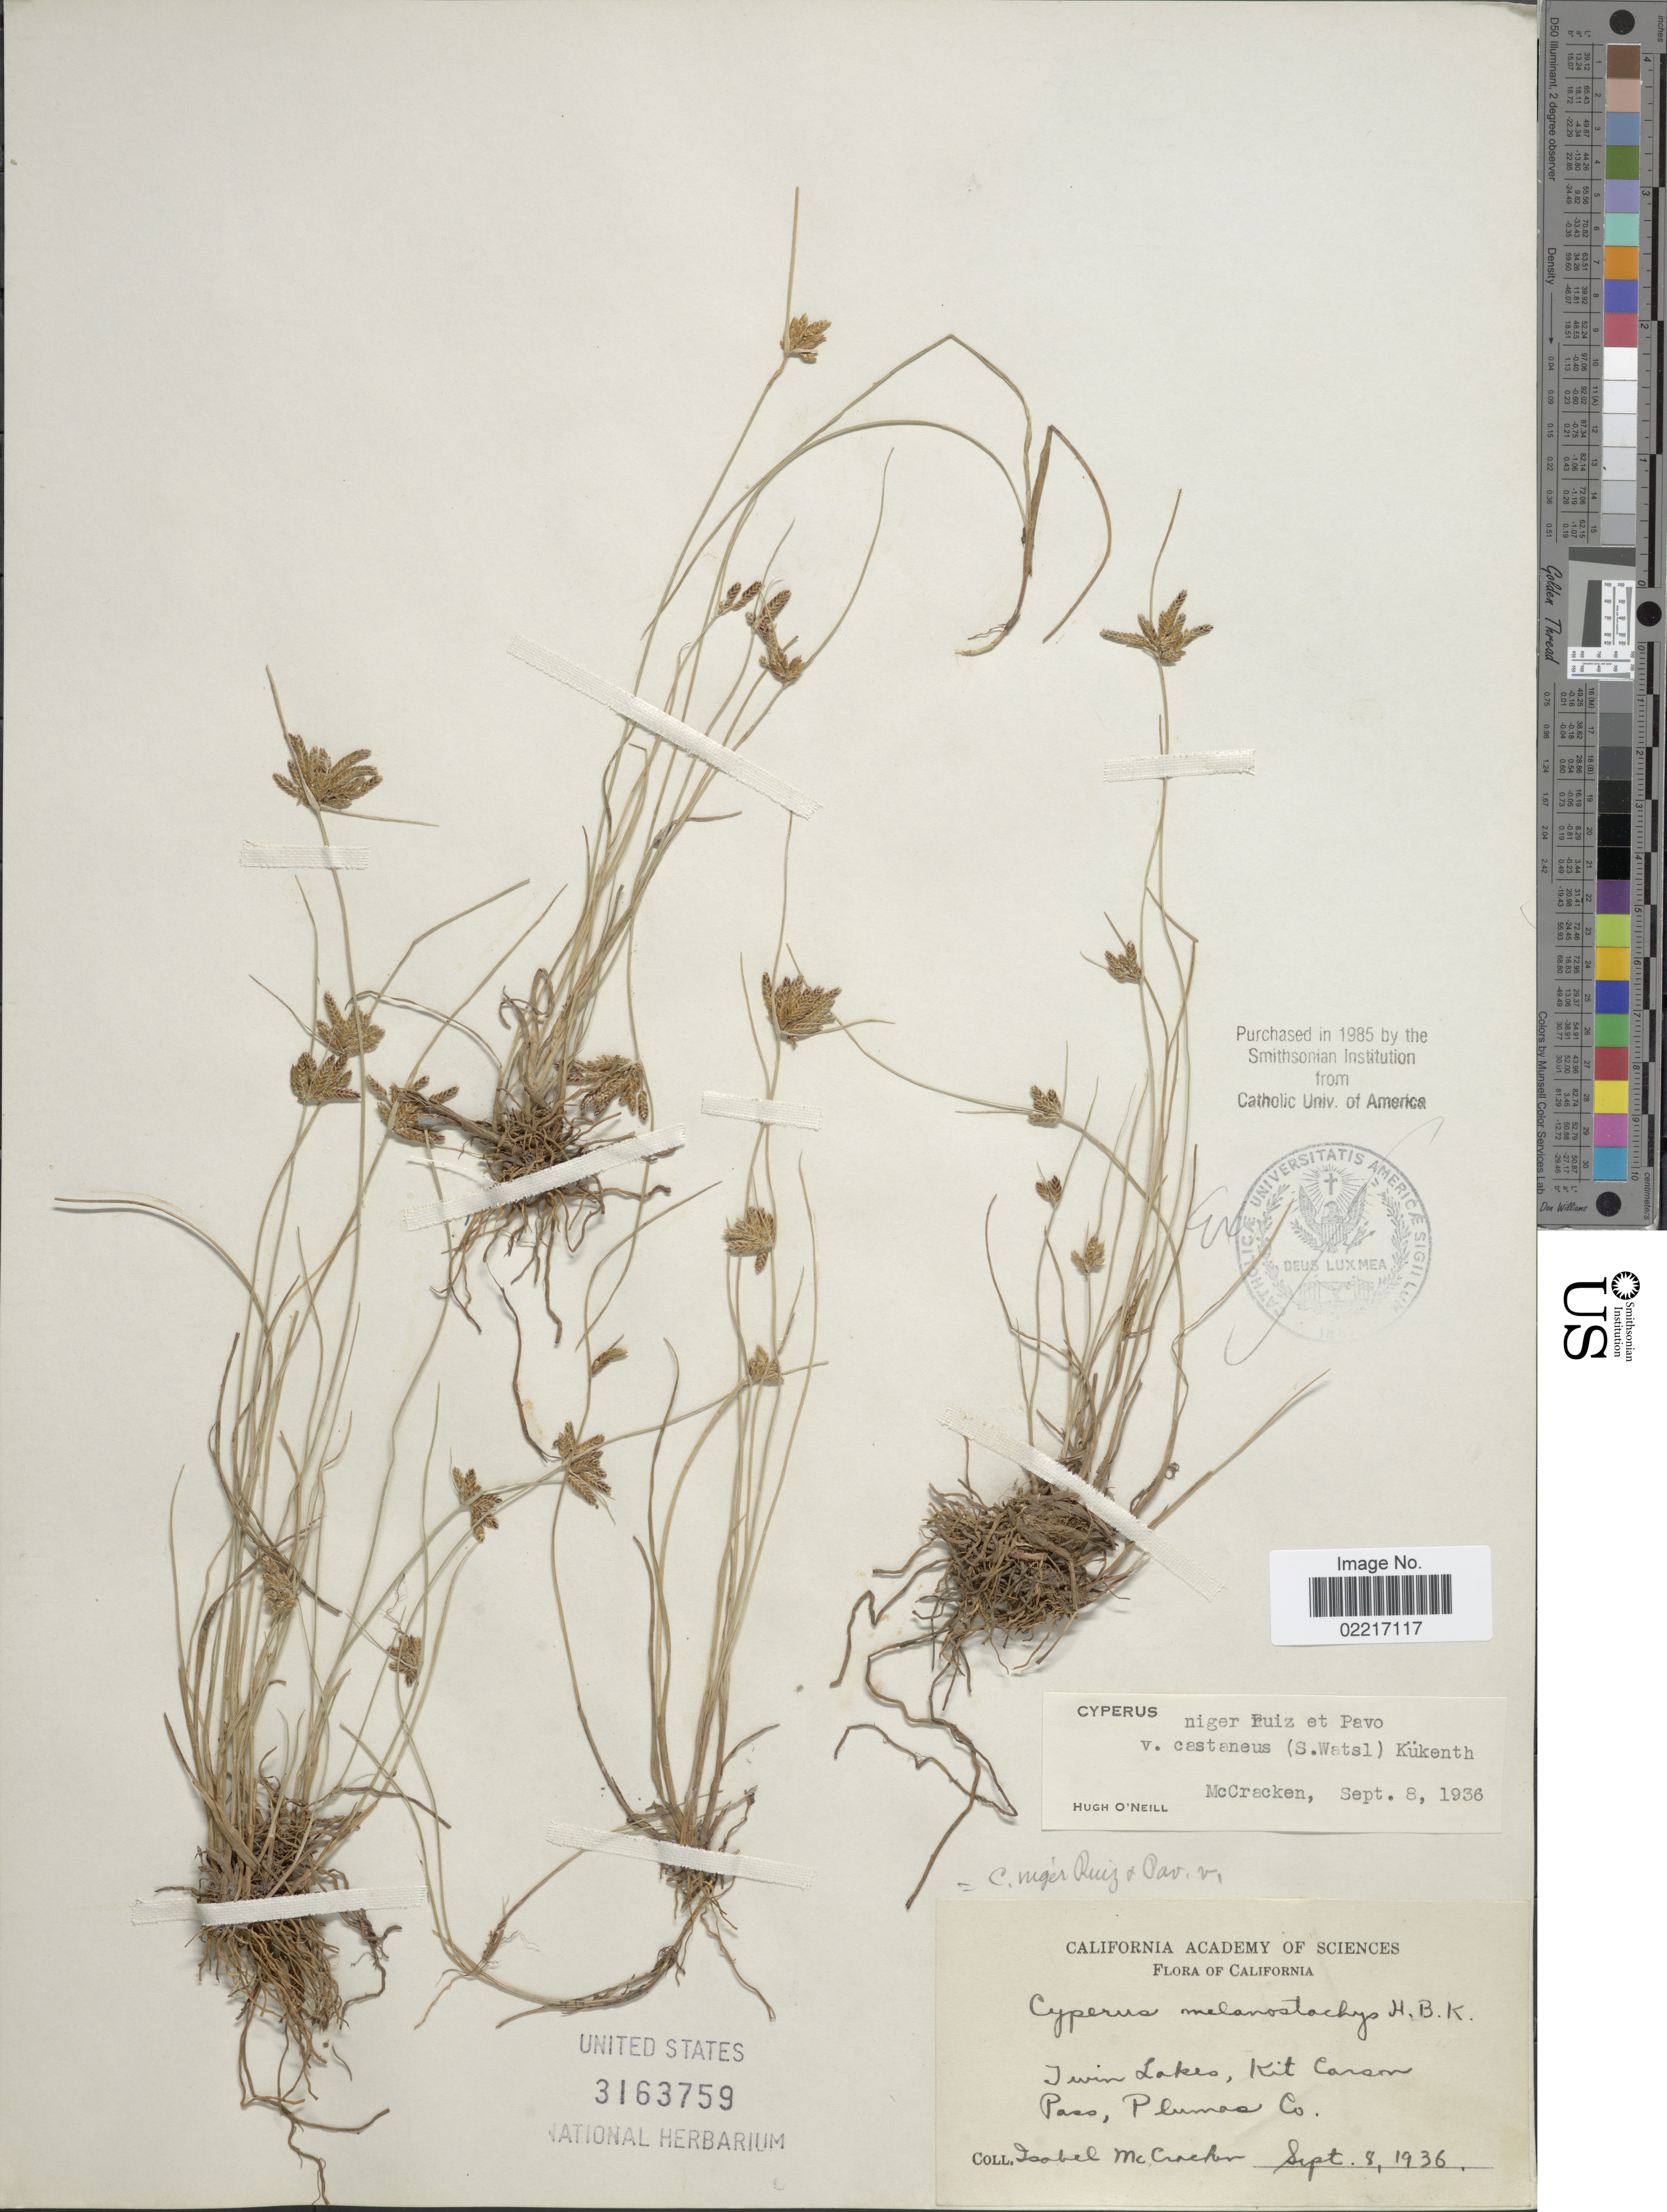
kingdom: Plantae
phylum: Tracheophyta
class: Liliopsida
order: Poales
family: Cyperaceae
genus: Cyperus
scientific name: Cyperus niger var. castaneus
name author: (S. Watson) Kük.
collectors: I. McCracker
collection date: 1936-09-08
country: United States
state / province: California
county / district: Plumas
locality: Twin Lakes, Kit Carson Pars, Plumas Co.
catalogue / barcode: US 3163759